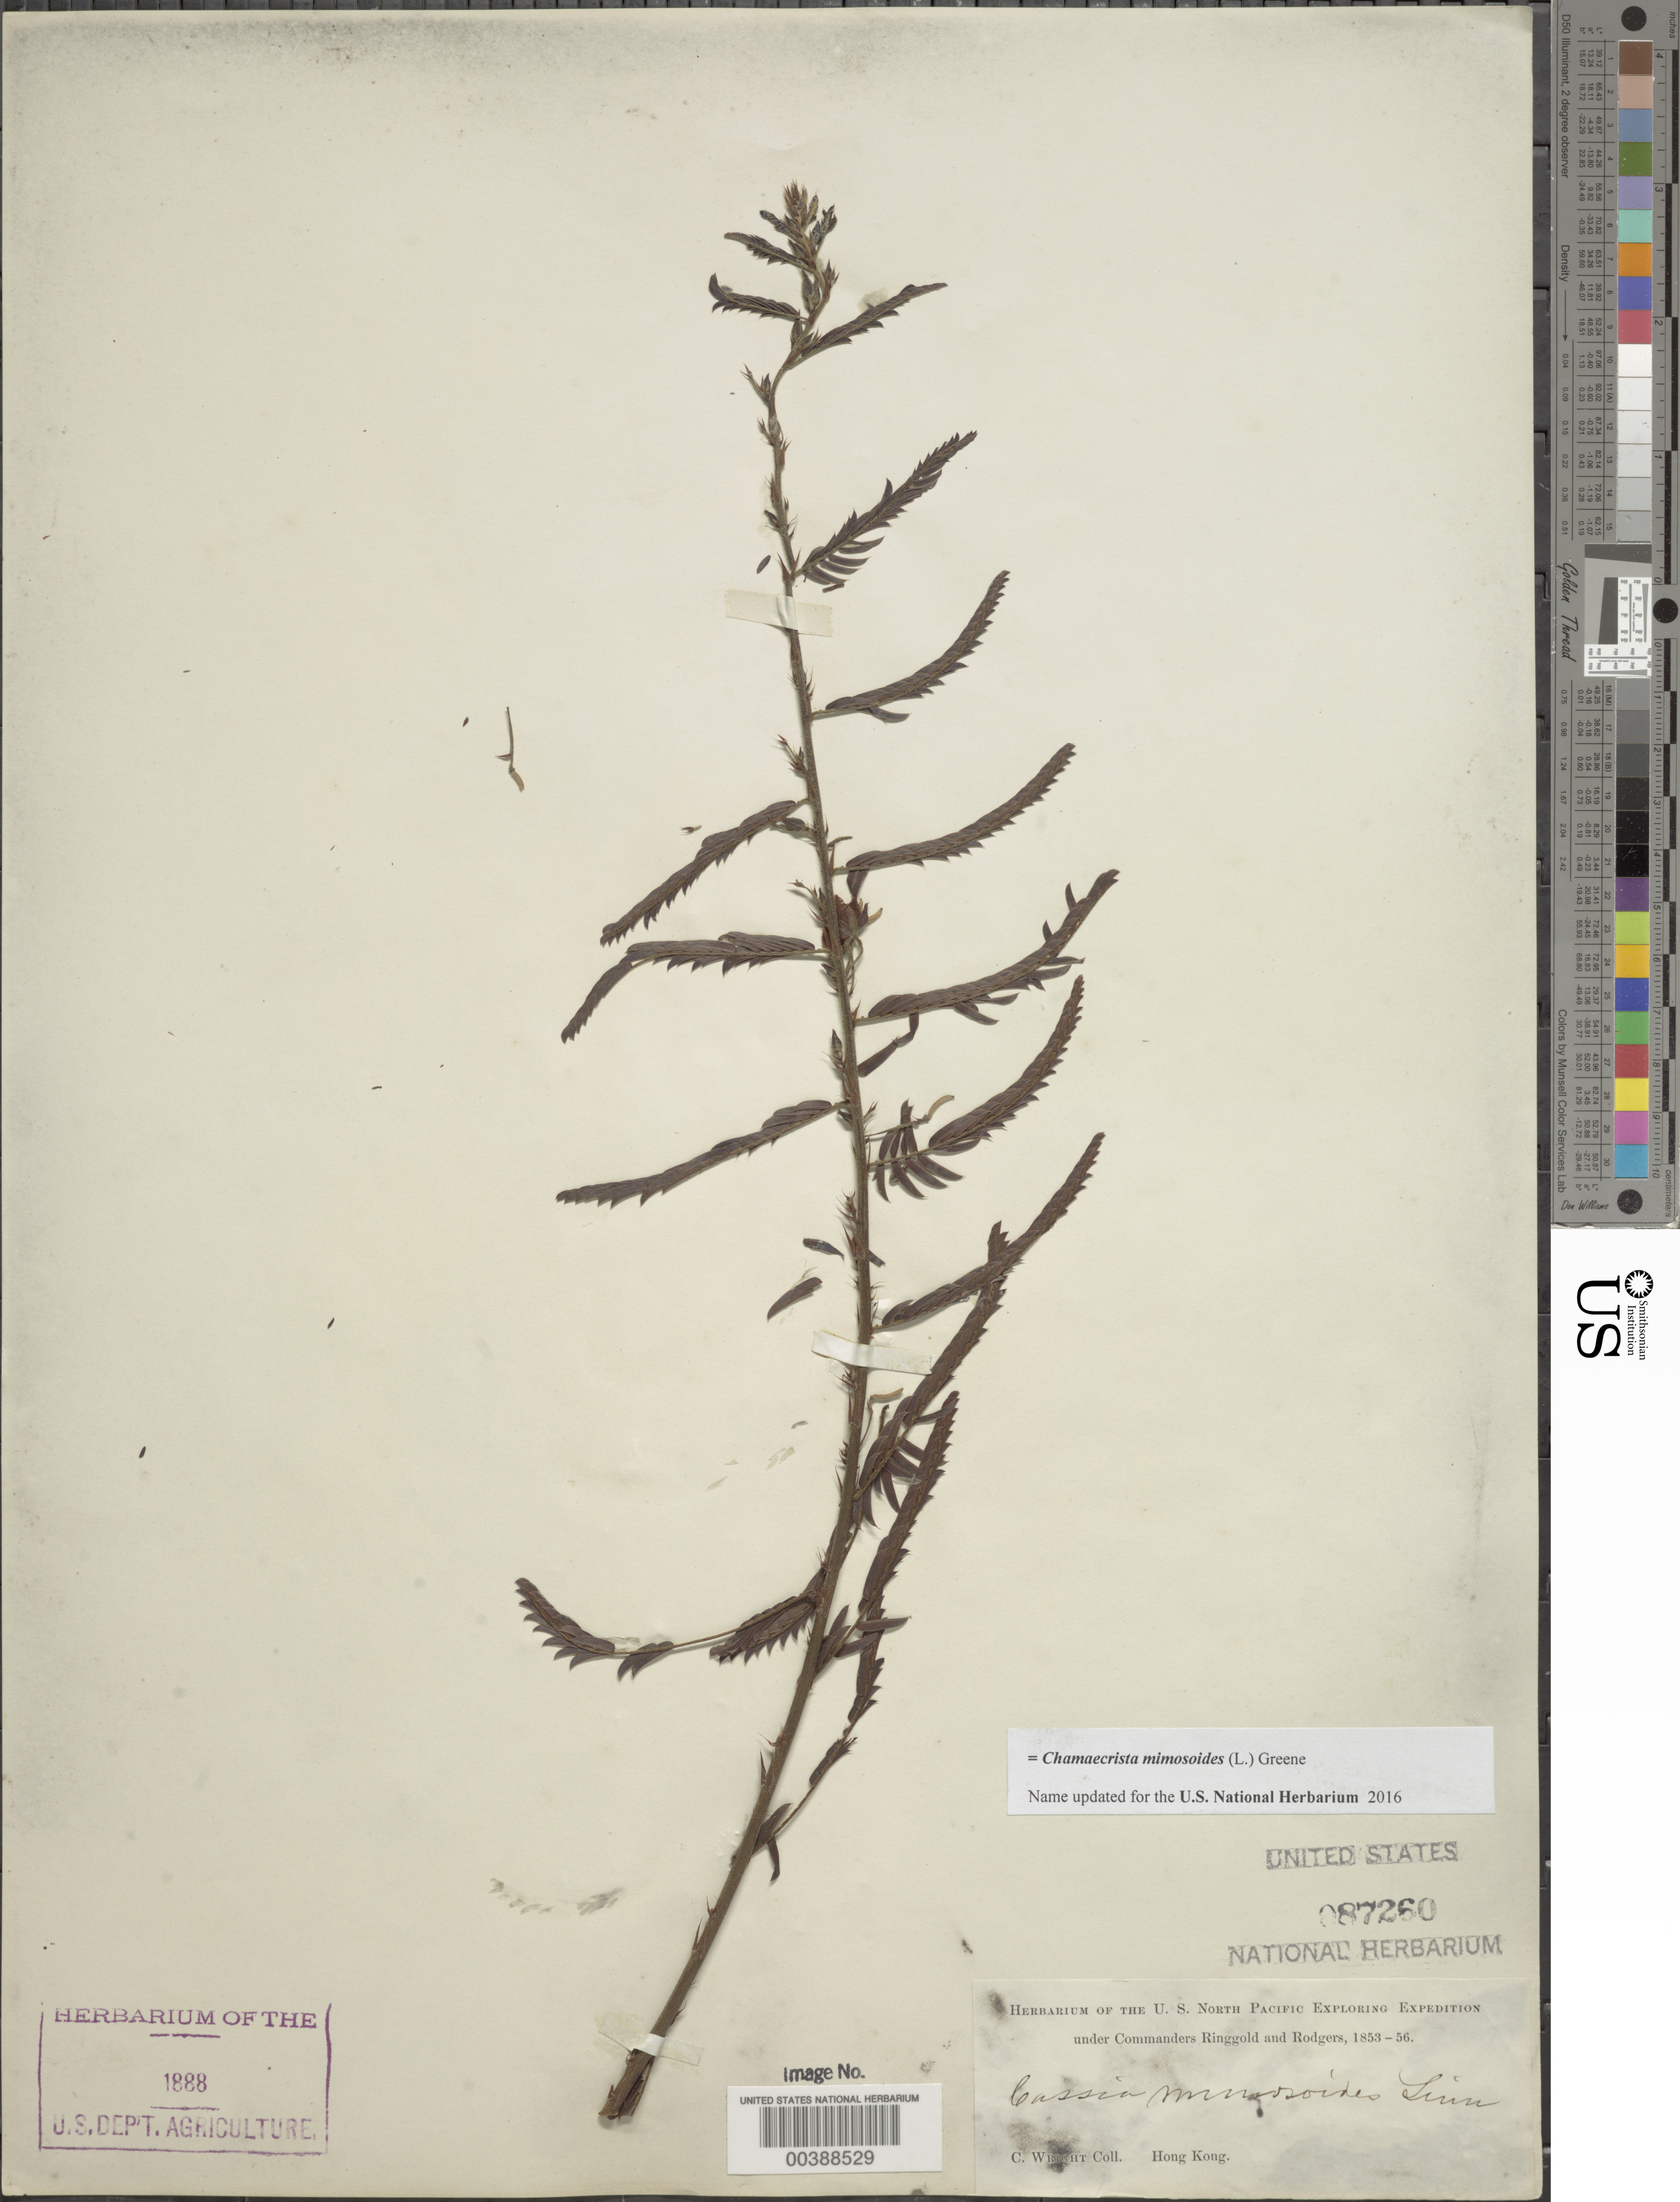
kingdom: Plantae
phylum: Tracheophyta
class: Magnoliopsida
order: Fabales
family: Fabaceae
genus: Chamaecrista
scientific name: Chamaecrista mimosoides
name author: (L.) Greene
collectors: C. Wright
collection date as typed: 1853 to -- -- 1856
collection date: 1853/1856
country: China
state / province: Hong Kong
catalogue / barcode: US 87260